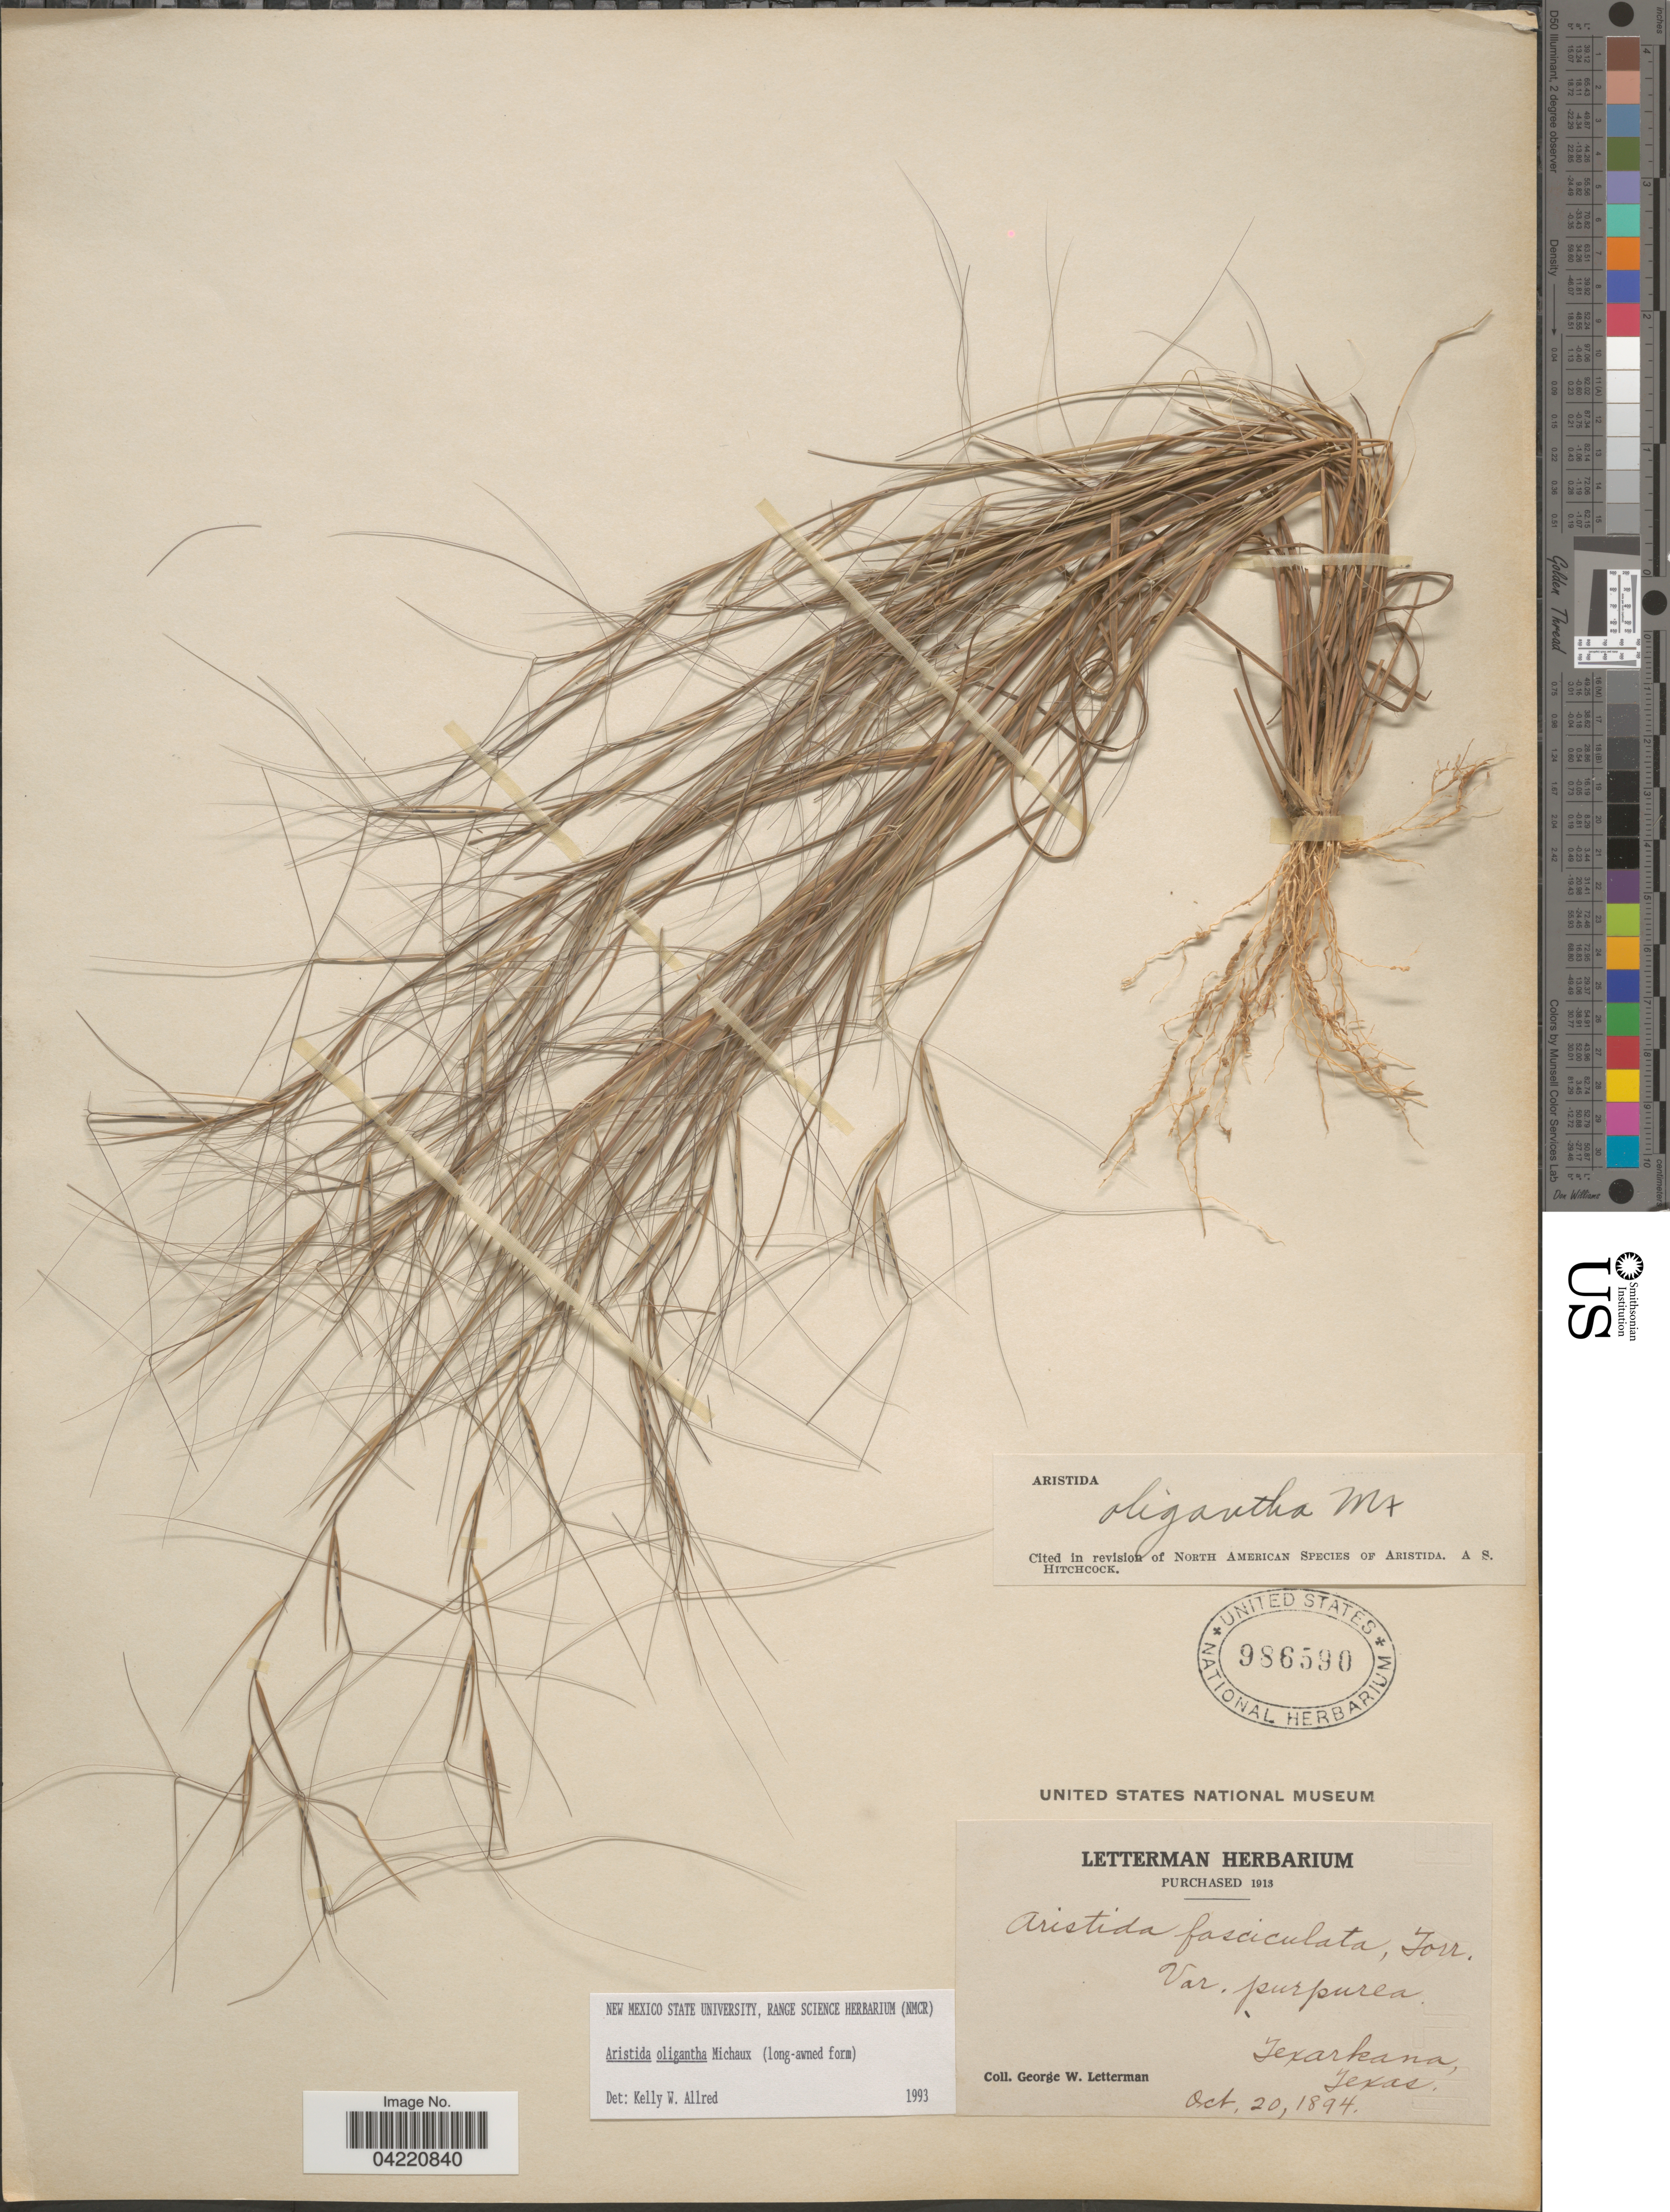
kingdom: Plantae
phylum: Tracheophyta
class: Liliopsida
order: Poales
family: Poaceae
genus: Aristida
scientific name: Aristida oligantha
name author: Michx.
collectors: G. W. Letterman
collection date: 1894-10-20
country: United States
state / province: Texas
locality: Texarkana.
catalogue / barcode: US 986590